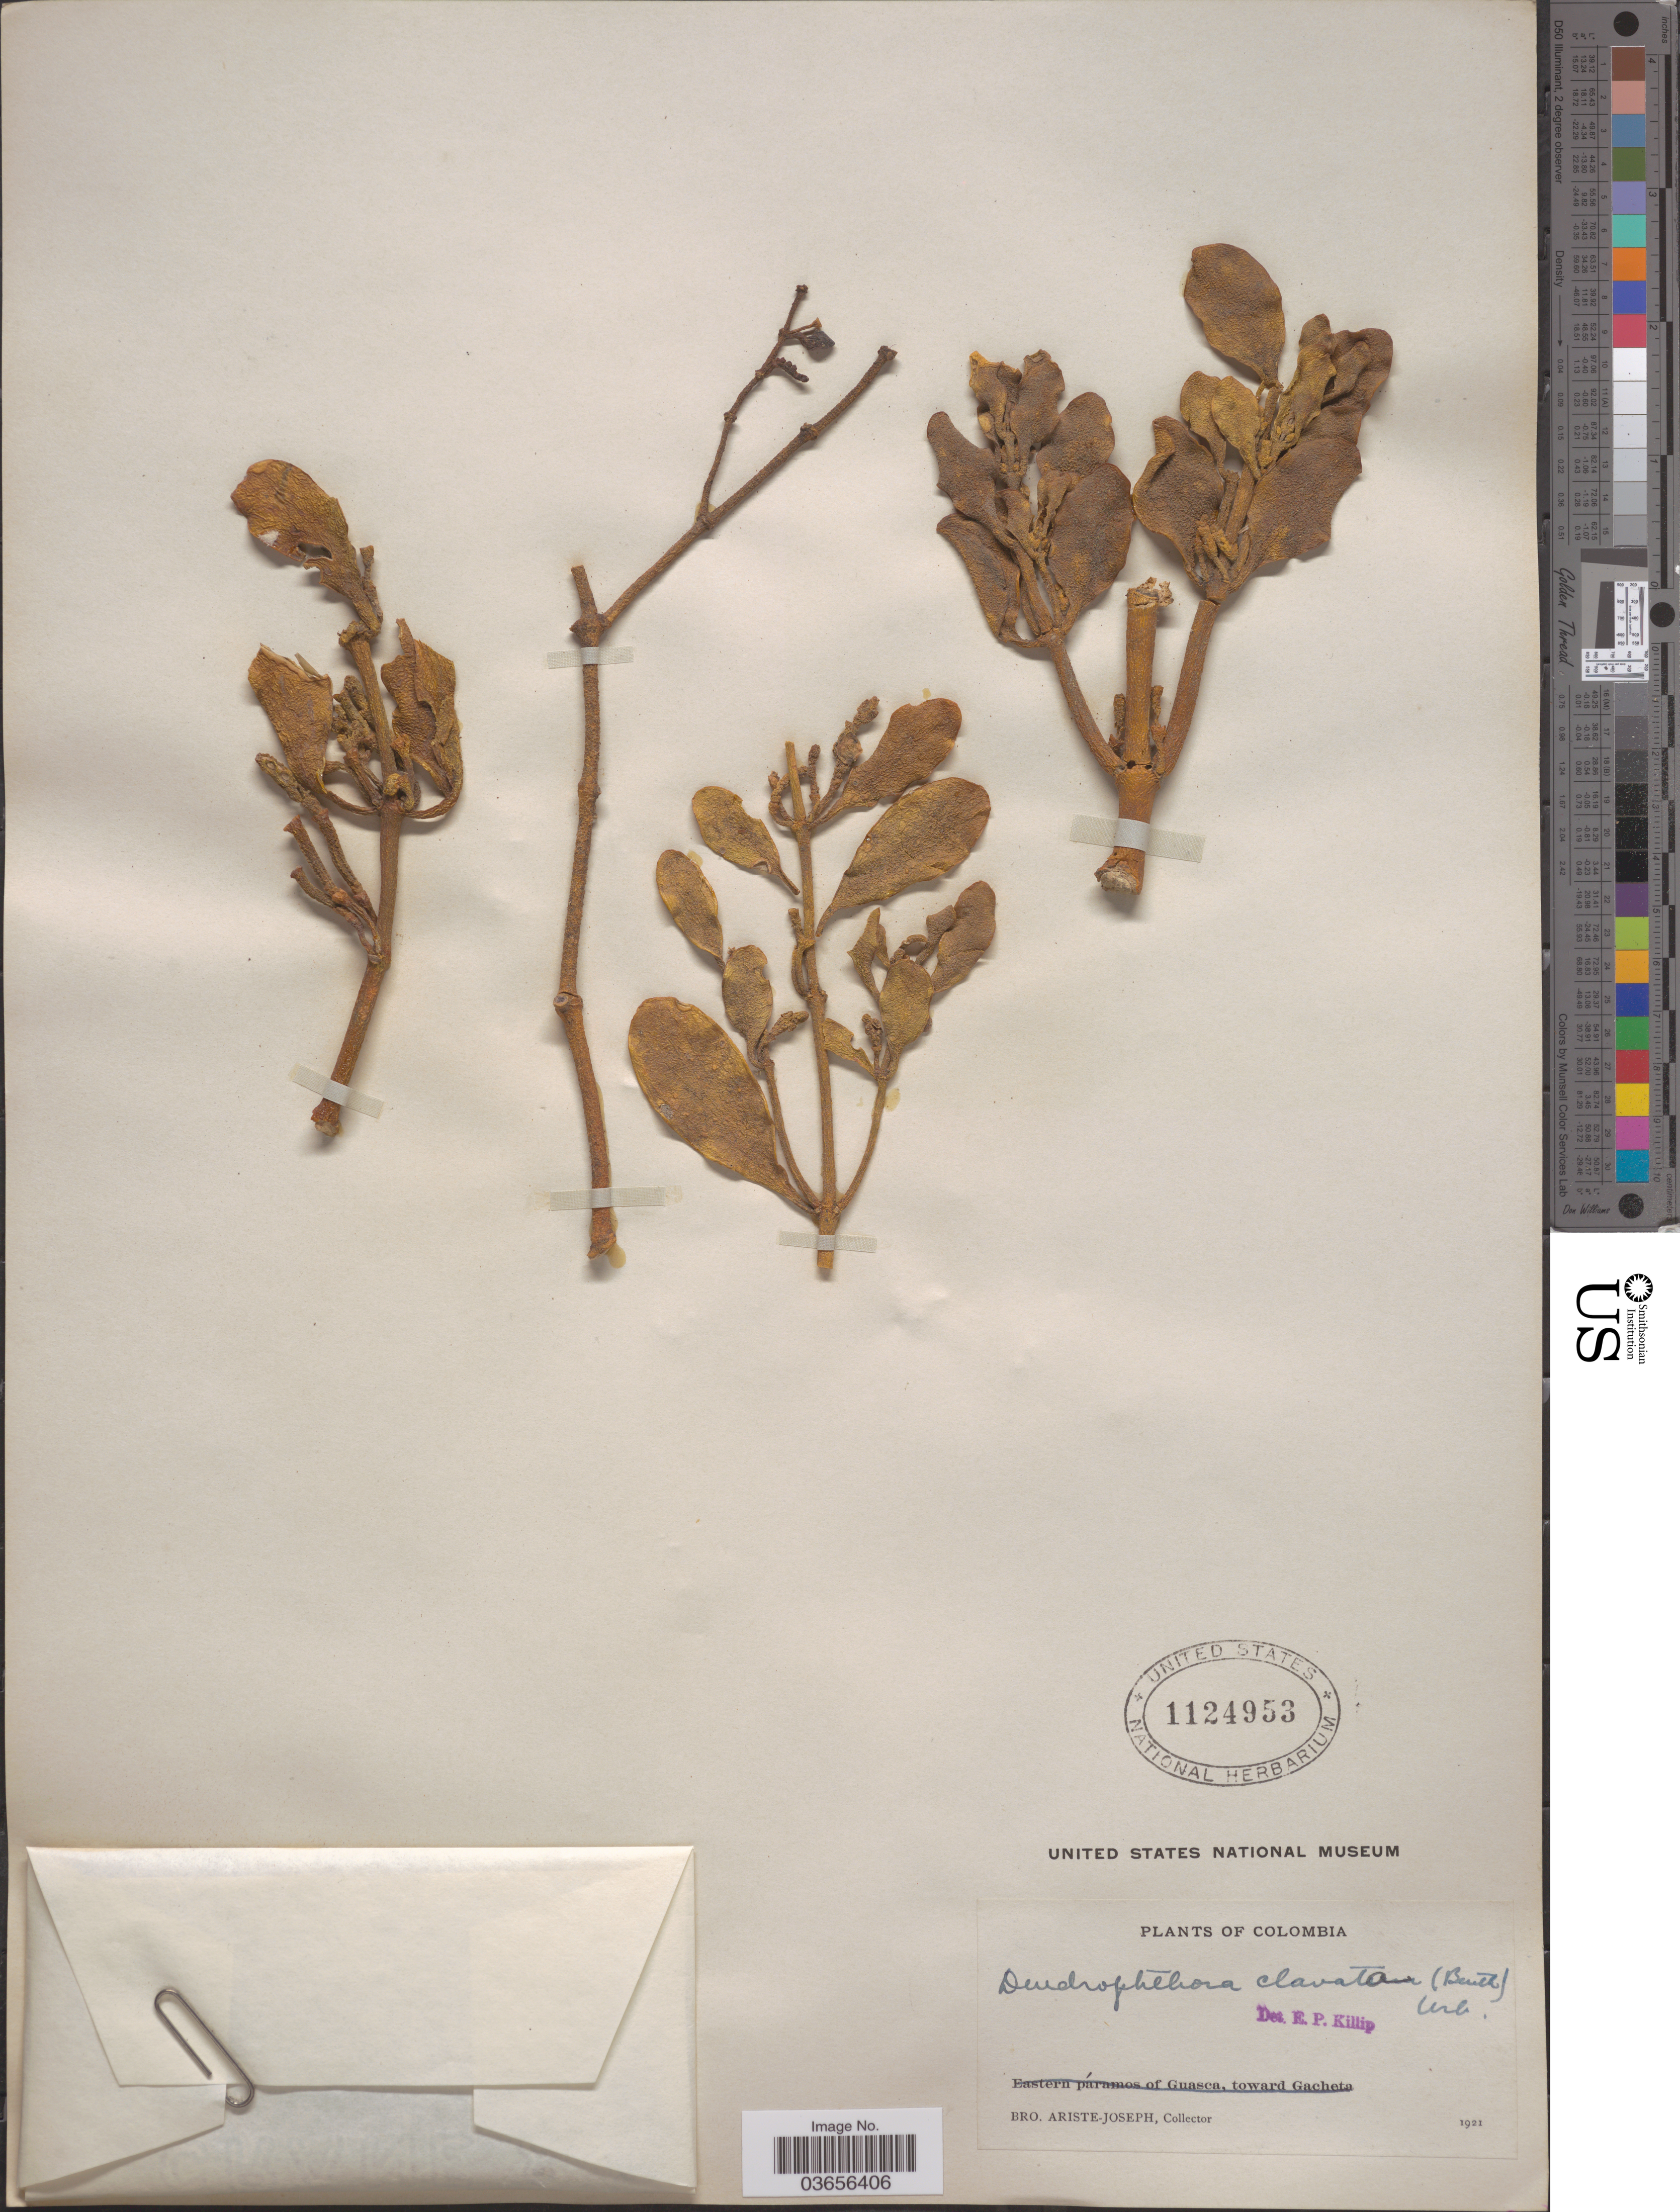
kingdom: Plantae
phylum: Tracheophyta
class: Magnoliopsida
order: Santalales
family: Viscaceae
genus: Dendrophthora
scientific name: Dendrophthora clavata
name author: (Benth.) Urb.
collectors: Bro. Ariste-Joseph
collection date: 1921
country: Colombia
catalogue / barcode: US 1124953